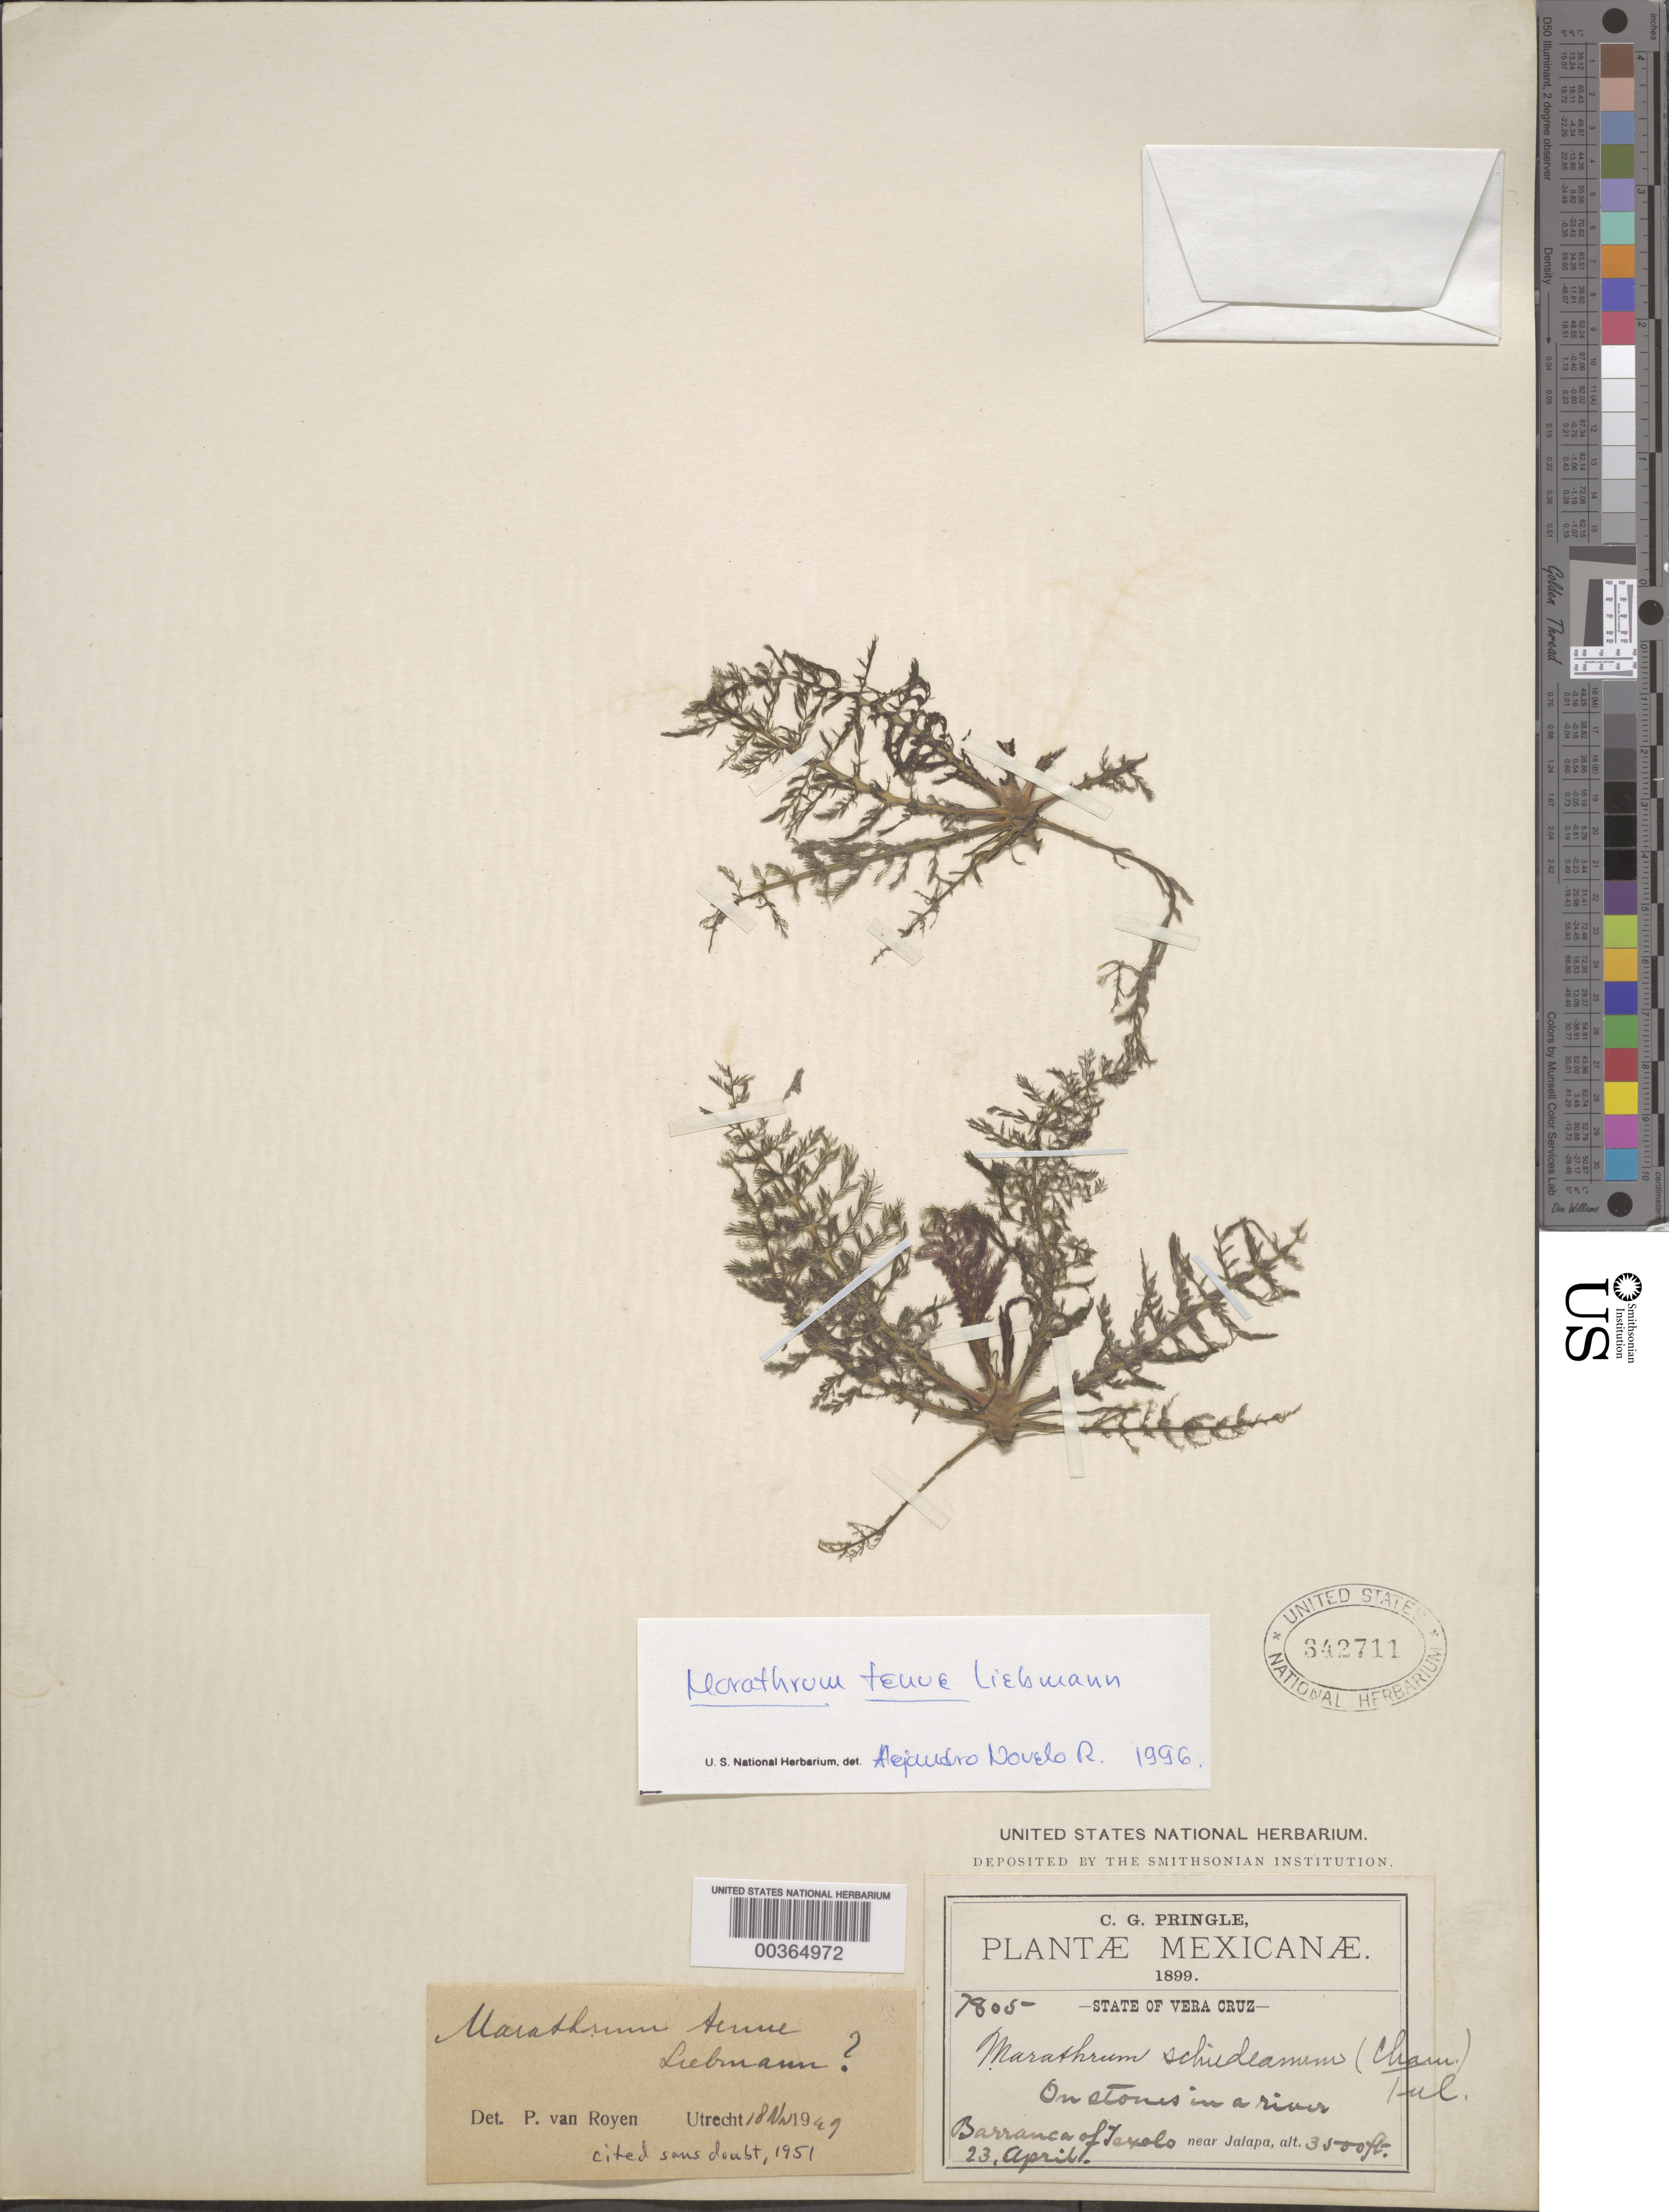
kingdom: Plantae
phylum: Tracheophyta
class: Magnoliopsida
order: Malpighiales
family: Podostemaceae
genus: Marathrum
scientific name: Marathrum tenue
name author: Liebm.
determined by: Novelo R., A.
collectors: C. G. Pringle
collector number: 7805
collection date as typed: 23 Apr 1899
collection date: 1899-04-23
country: Mexico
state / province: Veracruz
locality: Barranca of texalo, near jalapa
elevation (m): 1067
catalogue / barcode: US 342711